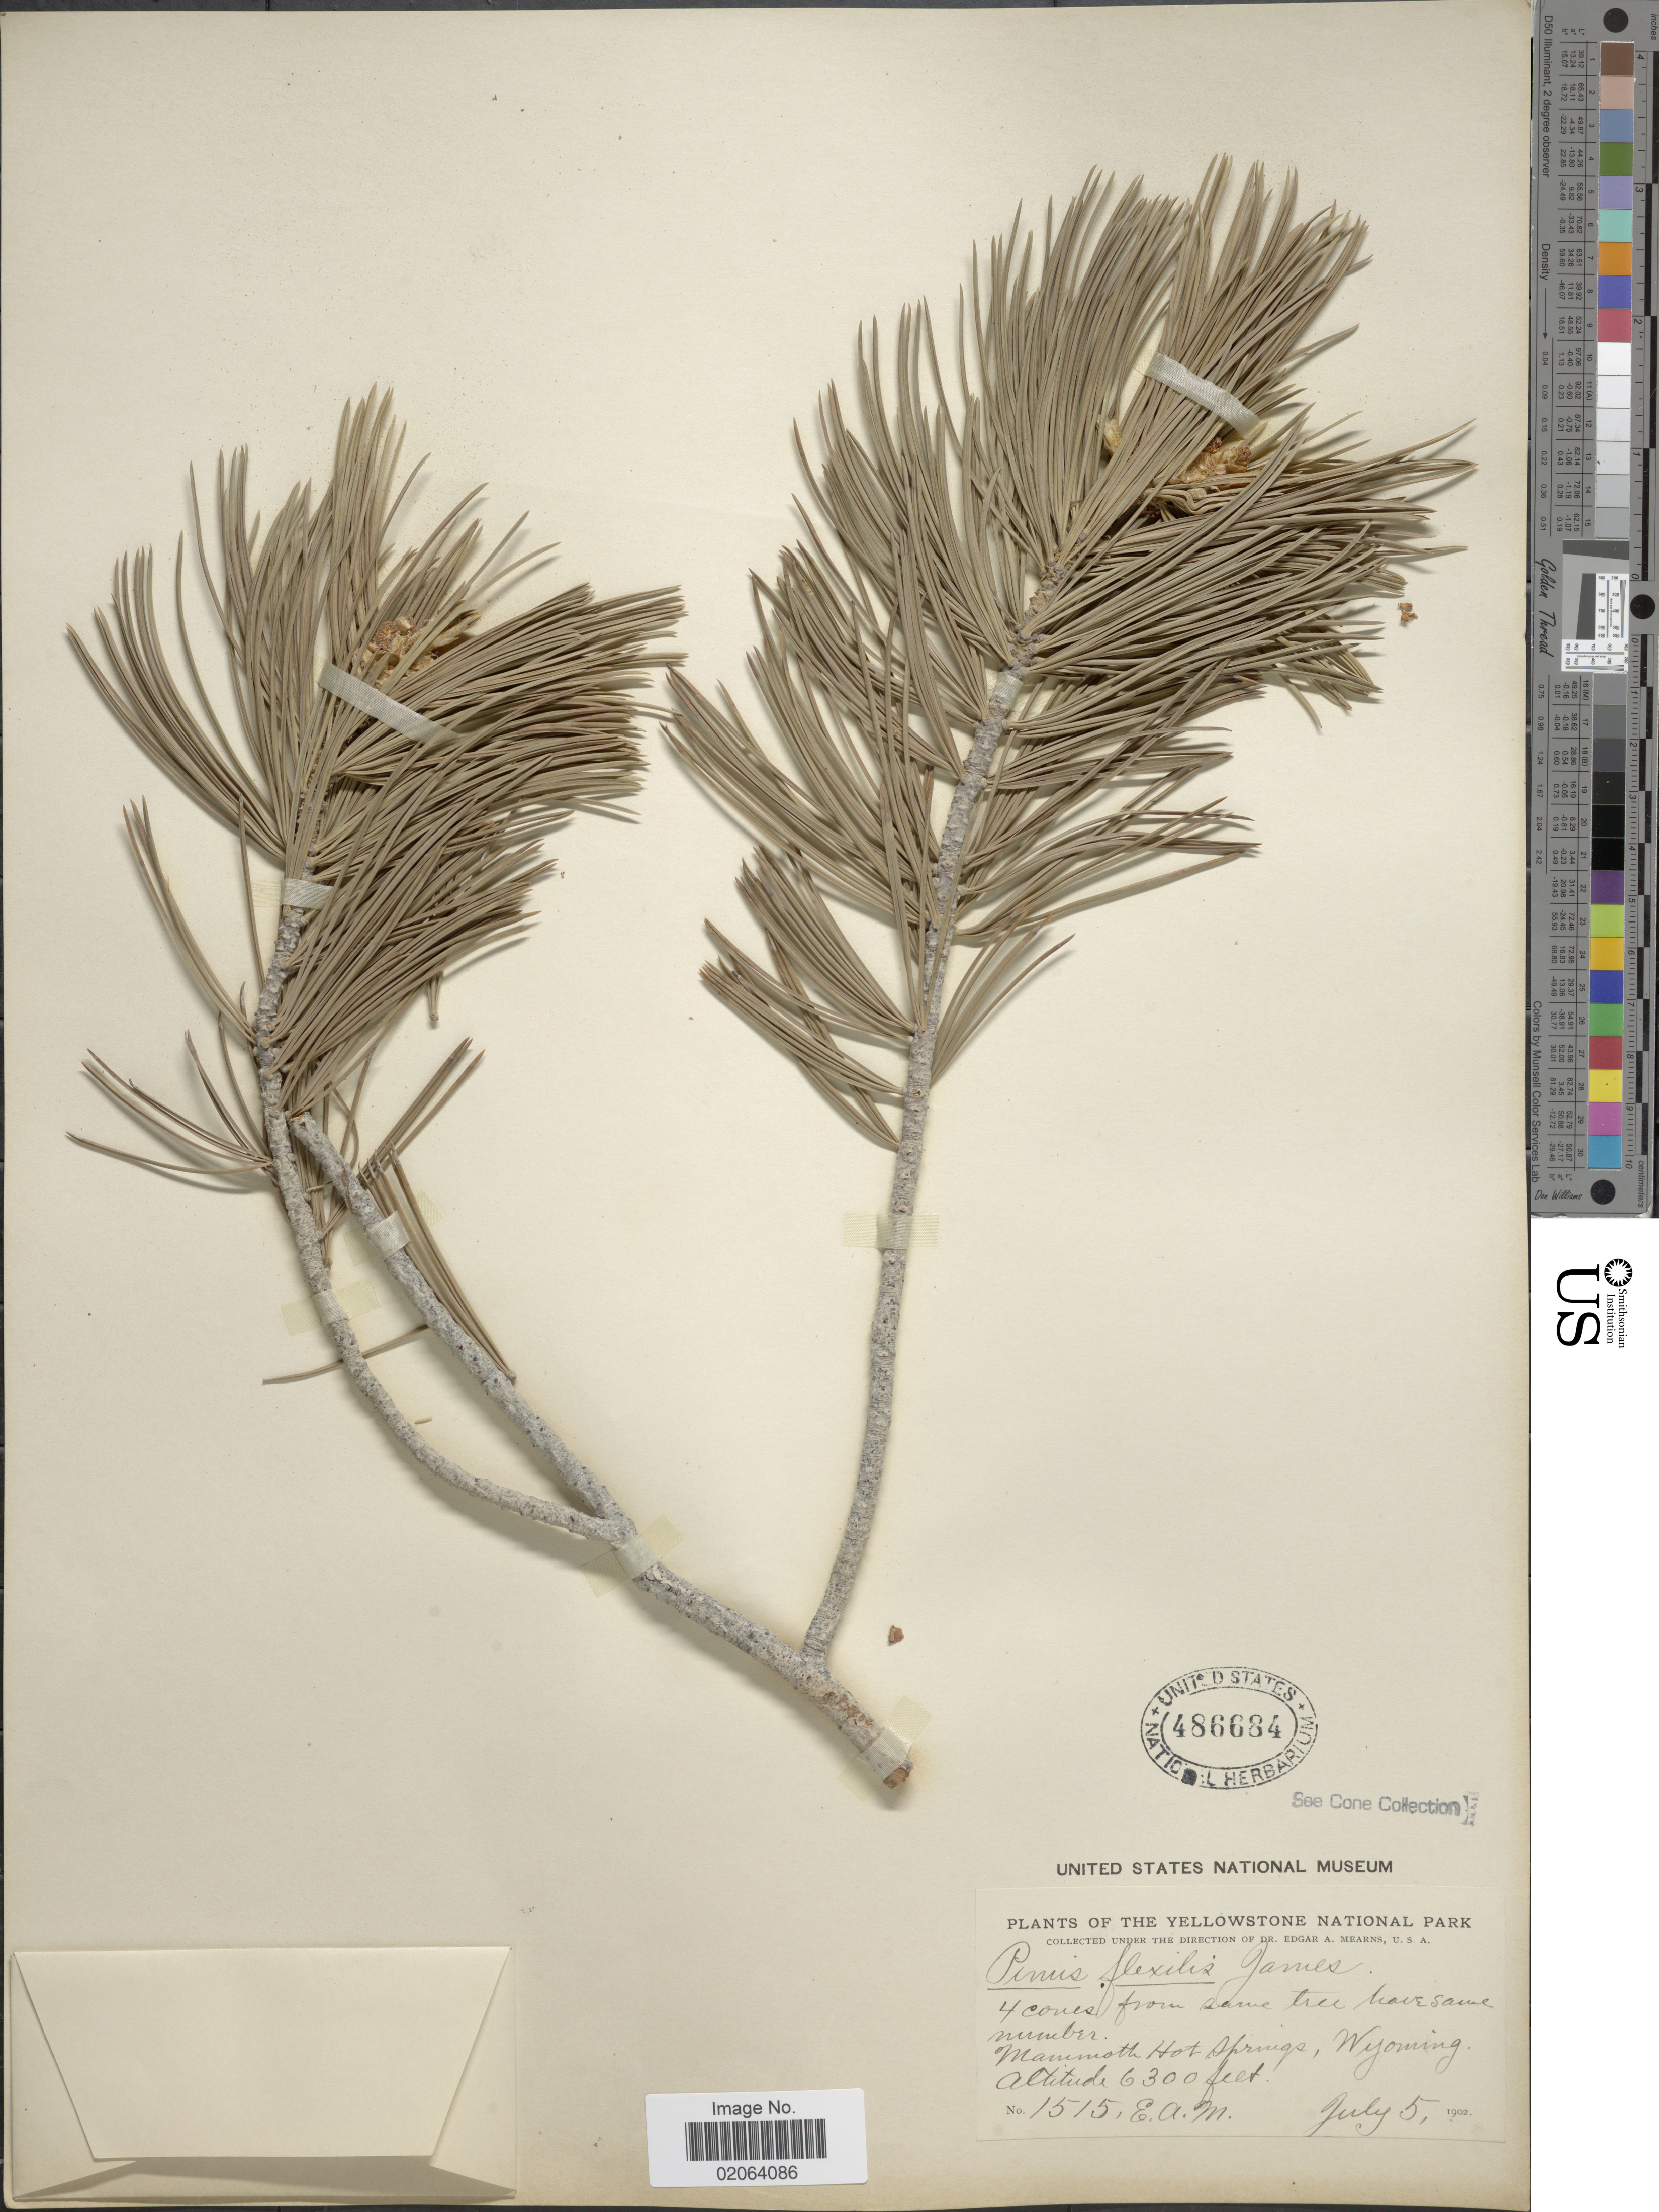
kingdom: Plantae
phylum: Tracheophyta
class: Pinopsida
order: Pinales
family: Pinaceae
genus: Pinus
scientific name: Pinus flexilis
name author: E. James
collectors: E. A. Mearns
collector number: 1515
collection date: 1902-07-05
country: United States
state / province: Wyoming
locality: Yellowstone National Park. Mammoth Hot Springs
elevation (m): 1920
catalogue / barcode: US 486684